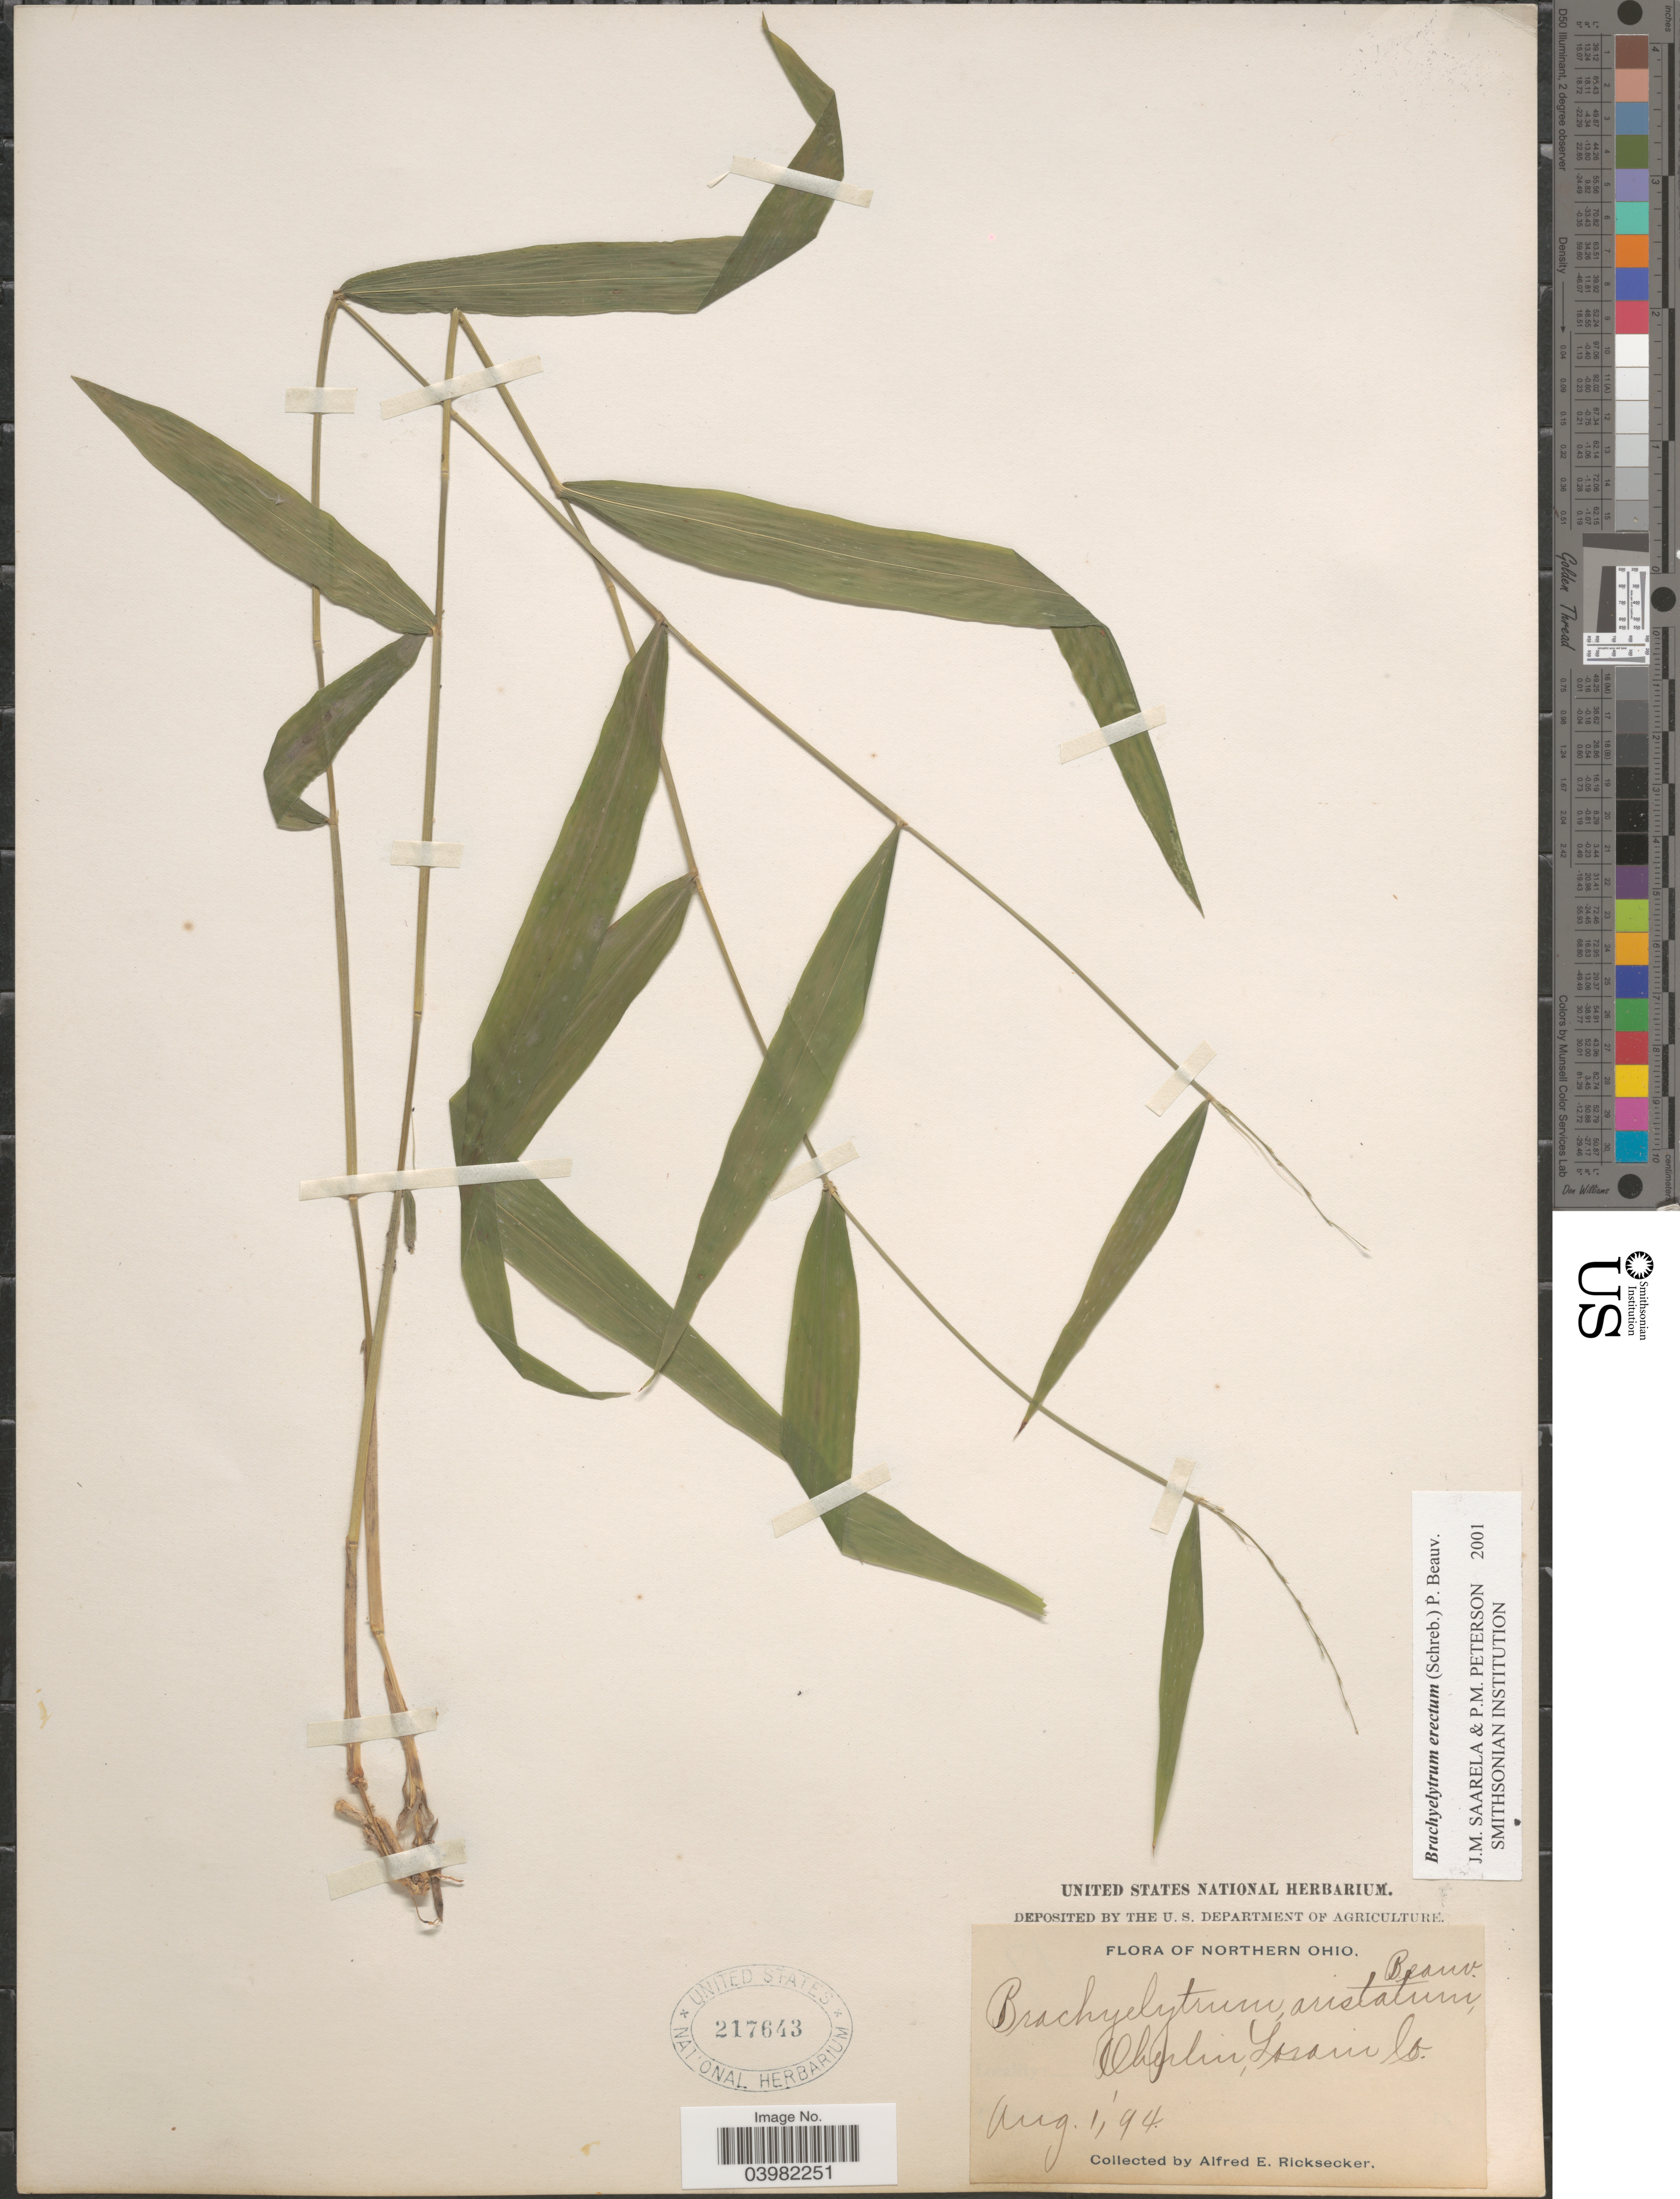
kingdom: Plantae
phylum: Tracheophyta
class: Liliopsida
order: Poales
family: Poaceae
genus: Brachyelytrum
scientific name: Brachyelytrum erectum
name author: (Schreb.) P. Beauv.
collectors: A. E. Ricksecker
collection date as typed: Transcribed d/m/y: 1/8/94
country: United States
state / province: Ohio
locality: Northern Ohio. Oberlin, Lorain Co.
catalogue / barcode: US 217643